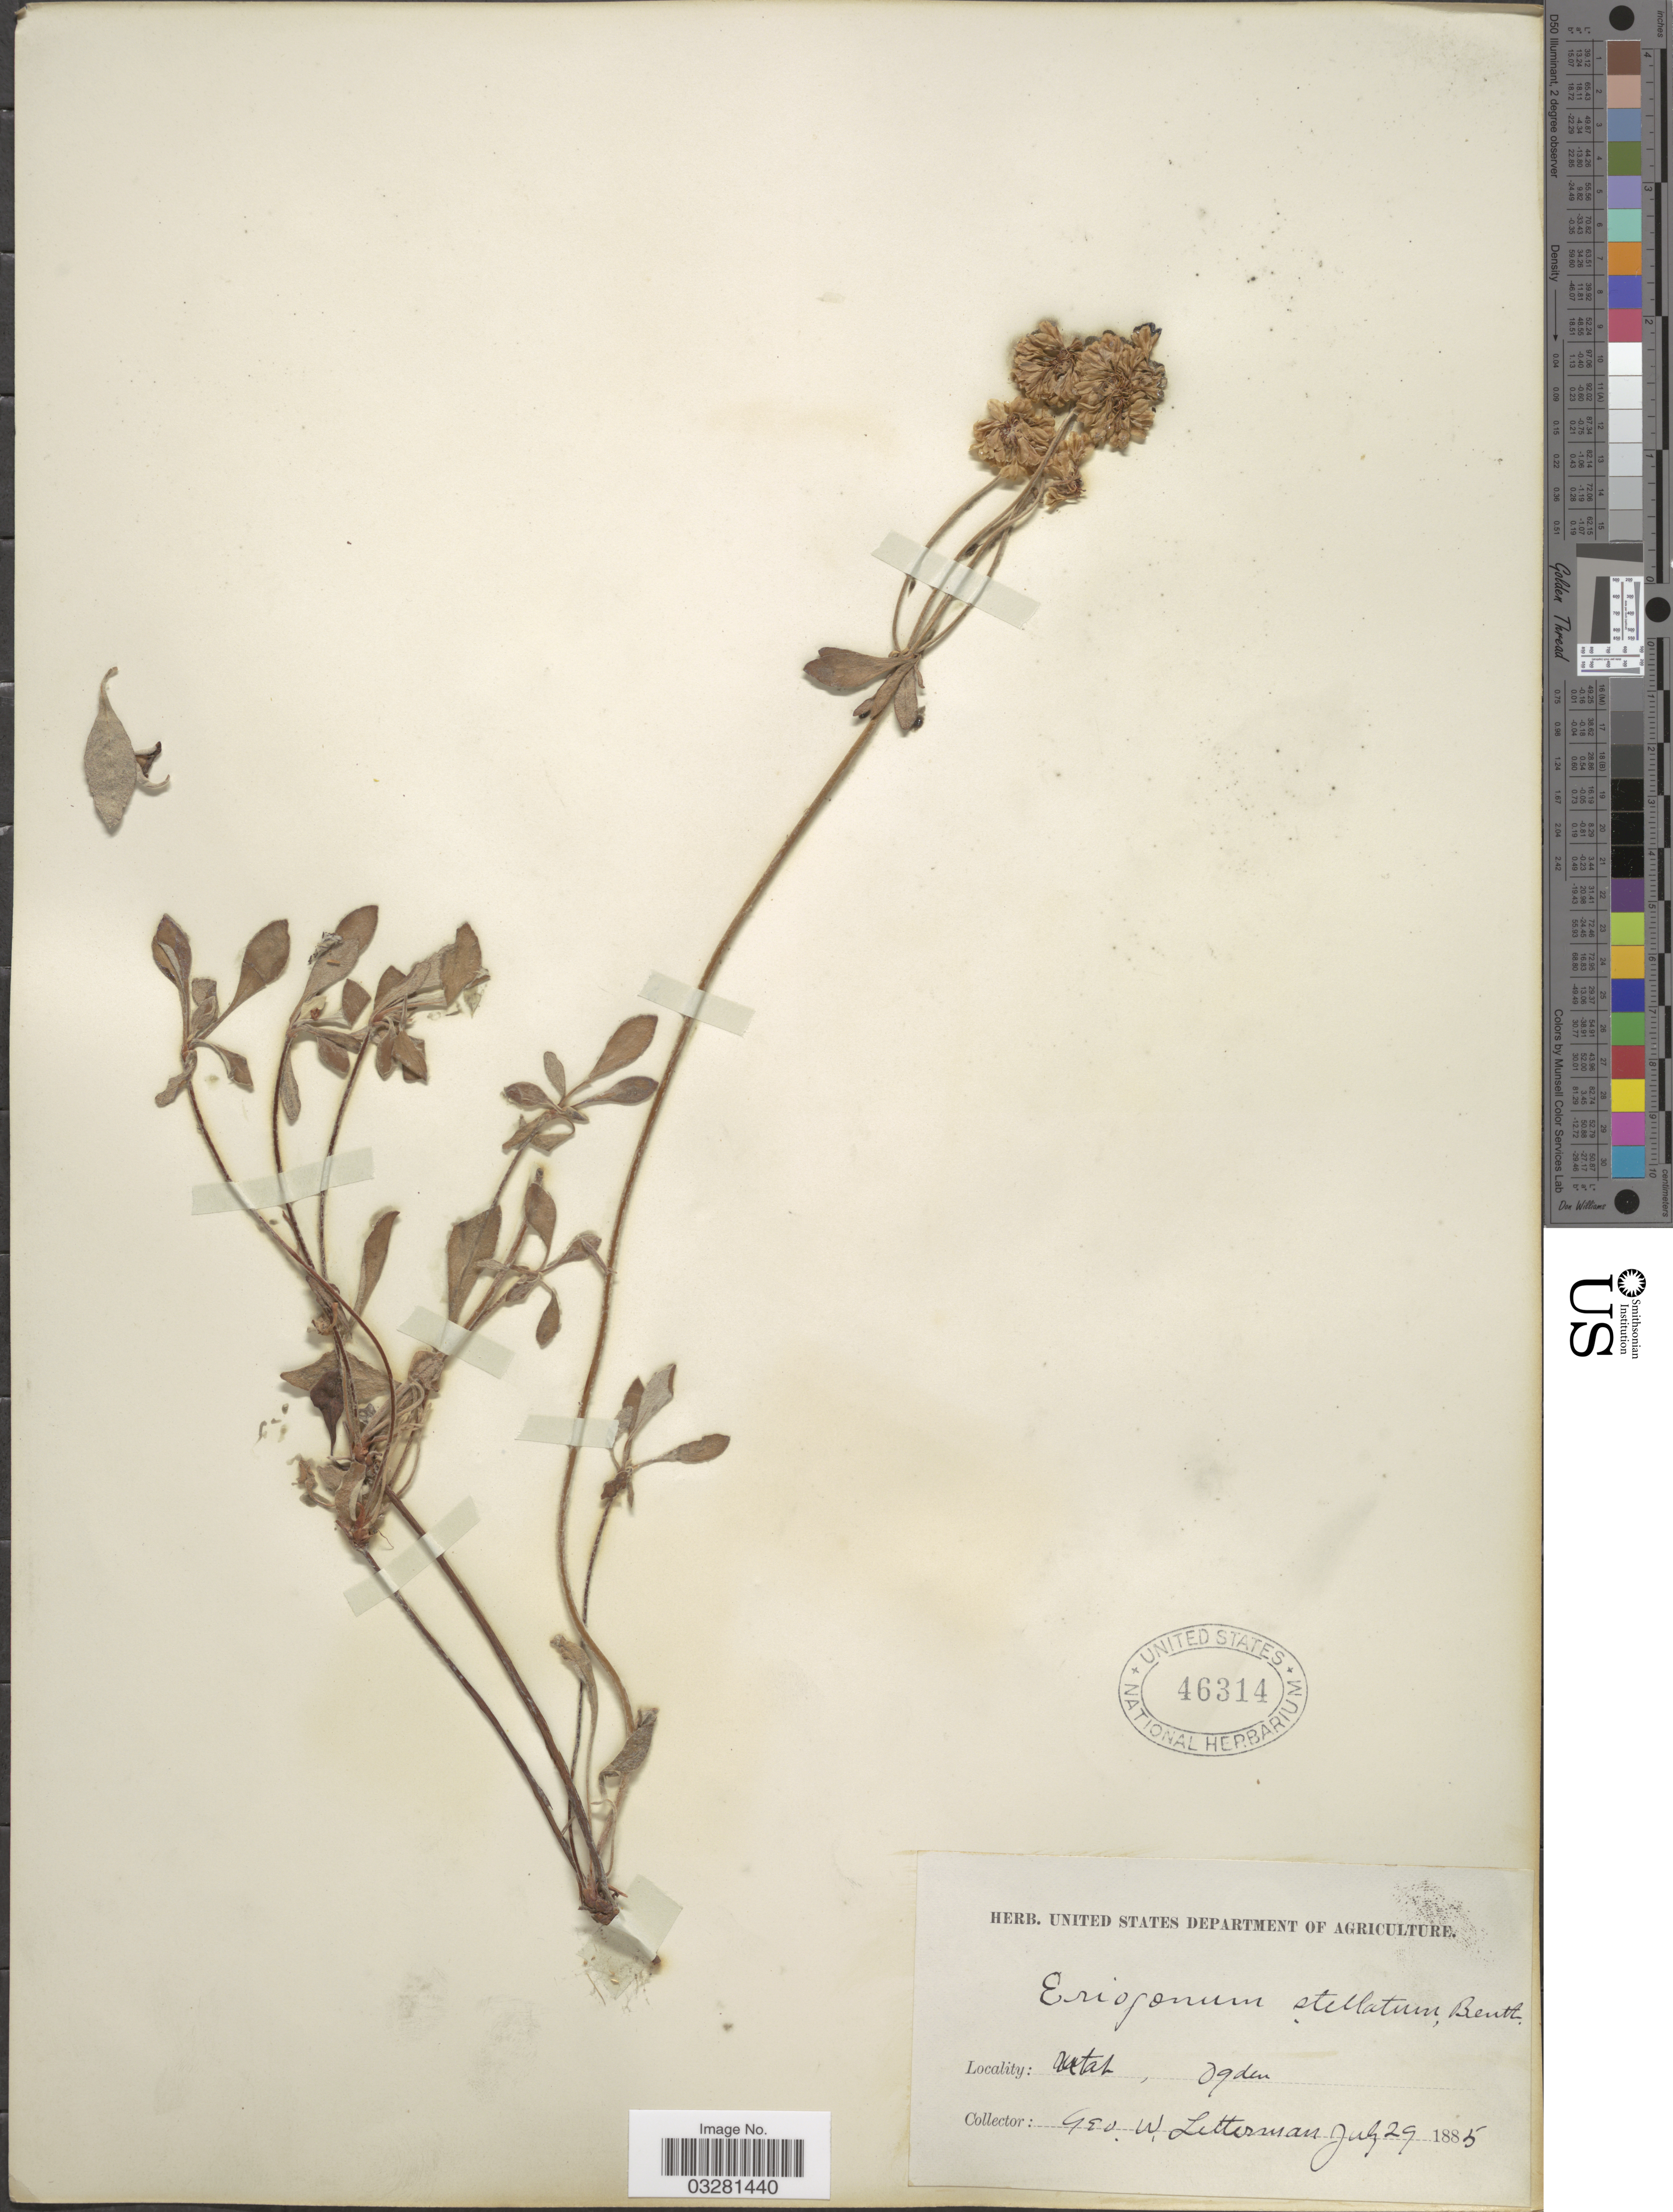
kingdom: Plantae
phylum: Tracheophyta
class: Magnoliopsida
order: Caryophyllales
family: Polygonaceae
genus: Eriogonum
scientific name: Eriogonum umbellatum var. umbellatum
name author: Torr.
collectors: G. W. Letterman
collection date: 1885-07-29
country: United States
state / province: Utah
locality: Ogden.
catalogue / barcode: US 46314